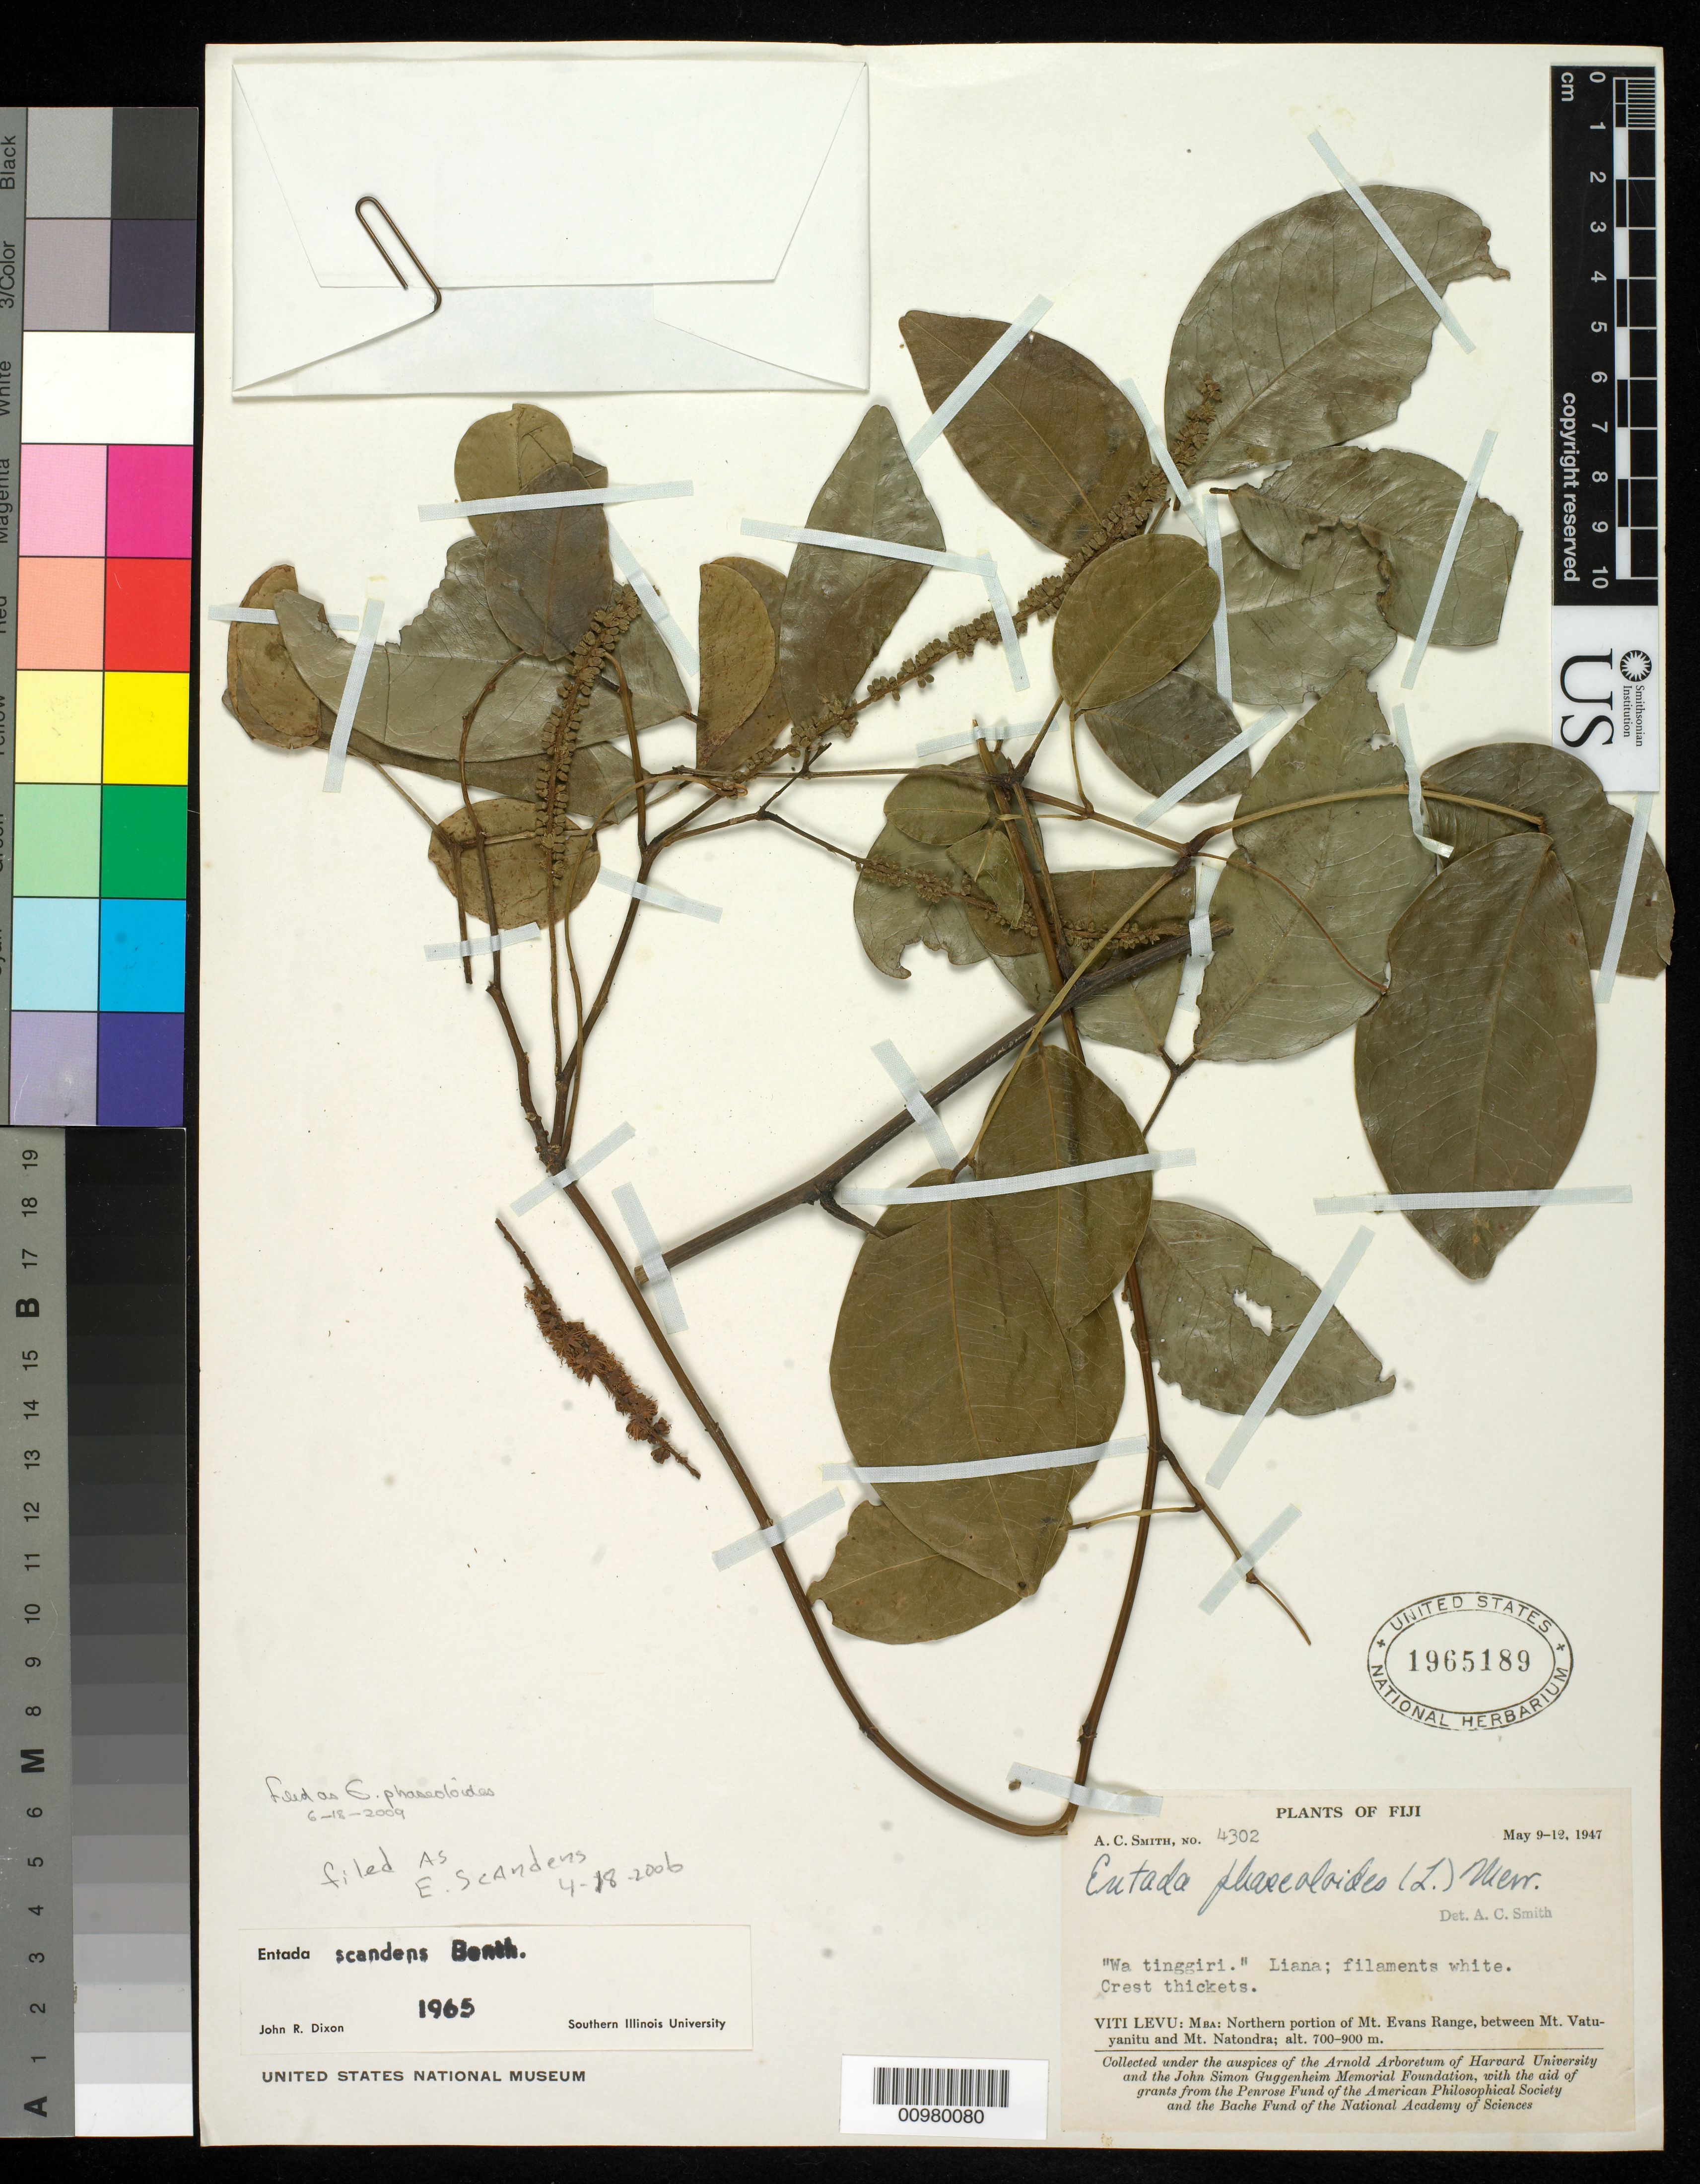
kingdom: Plantae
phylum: Tracheophyta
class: Magnoliopsida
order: Fabales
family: Fabaceae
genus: Entada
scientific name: Entada phaseoloides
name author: (L.) Merr.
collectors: C. A. Smith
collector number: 4302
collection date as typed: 09 May 1947 to 12 May 1947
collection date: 1947-05-09/1947-05-12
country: Fiji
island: Viti Levu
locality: Mba: N portion of Mt. Evans Range, between Mt. Vatuyanitu and Mt. Natondra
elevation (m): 700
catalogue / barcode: US 1965189